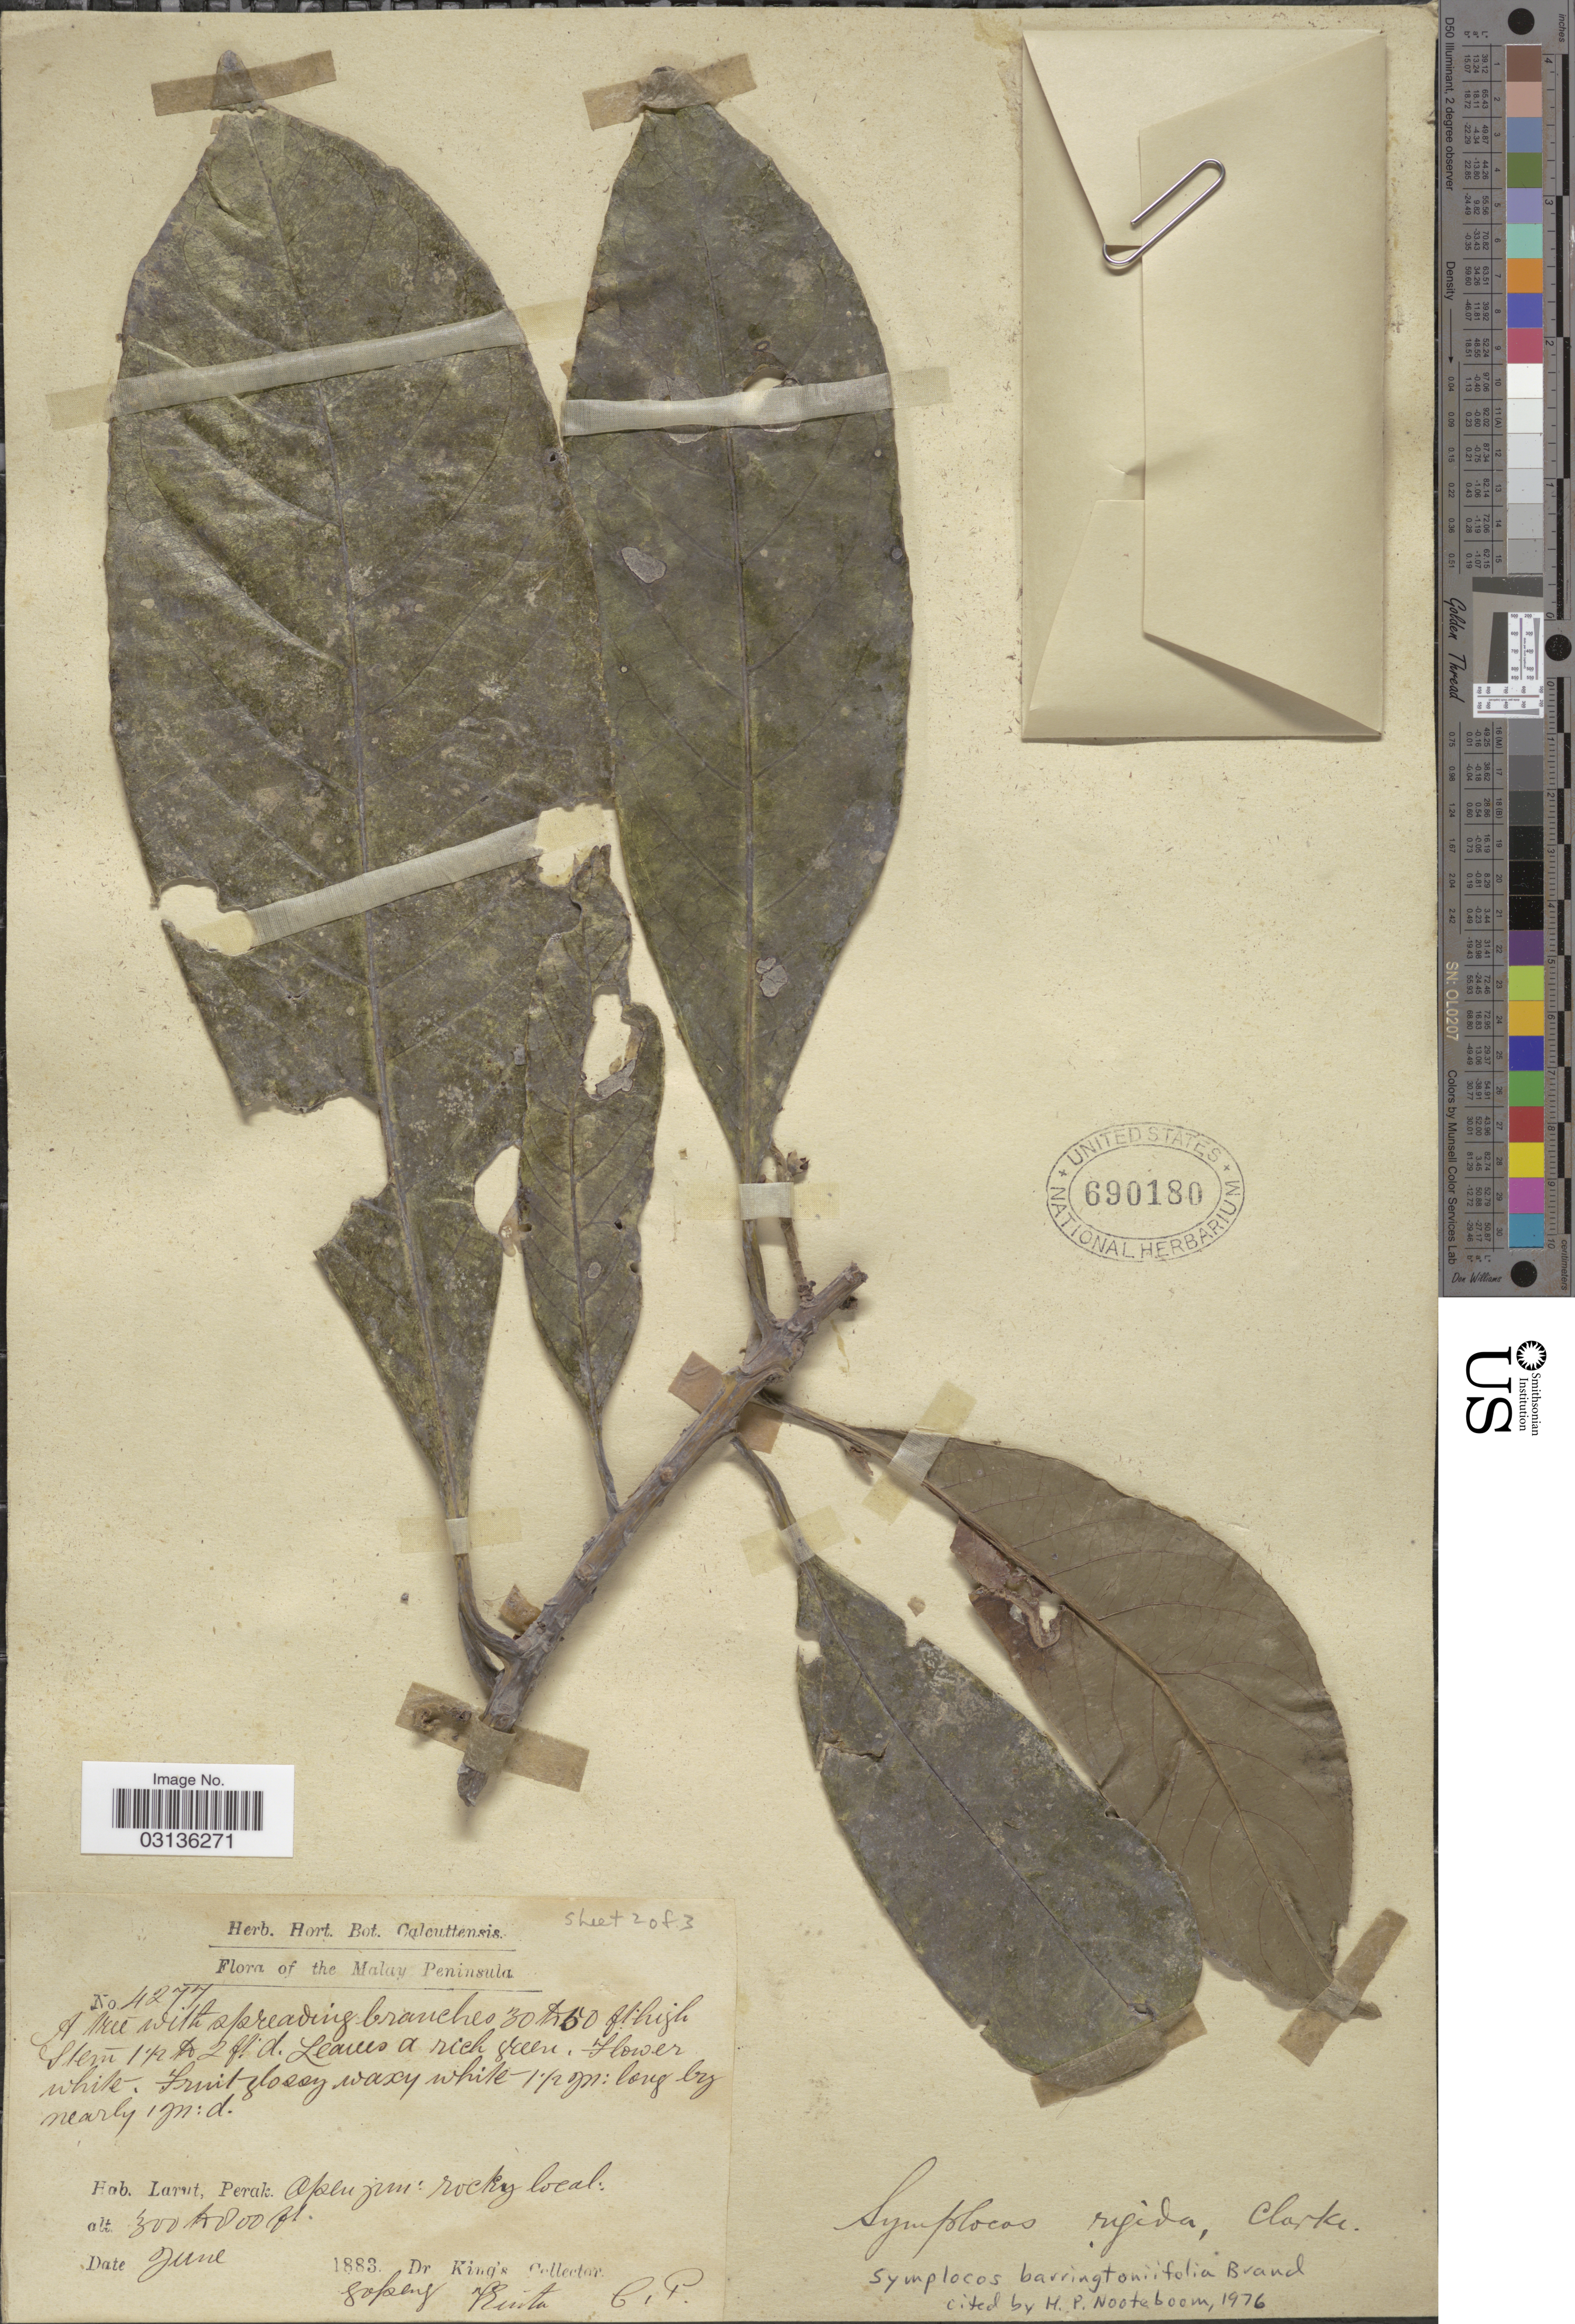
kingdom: Plantae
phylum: Tracheophyta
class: Magnoliopsida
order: Ericales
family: Symplocaceae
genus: Symplocos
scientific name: Symplocos barringtoniifolia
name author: Brand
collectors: Dr. King's collector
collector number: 4277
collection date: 1883-06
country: Malaysia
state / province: Perak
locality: The Malay Peninsula. Larut, Perak: Open jun.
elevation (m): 91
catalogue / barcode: US 690180